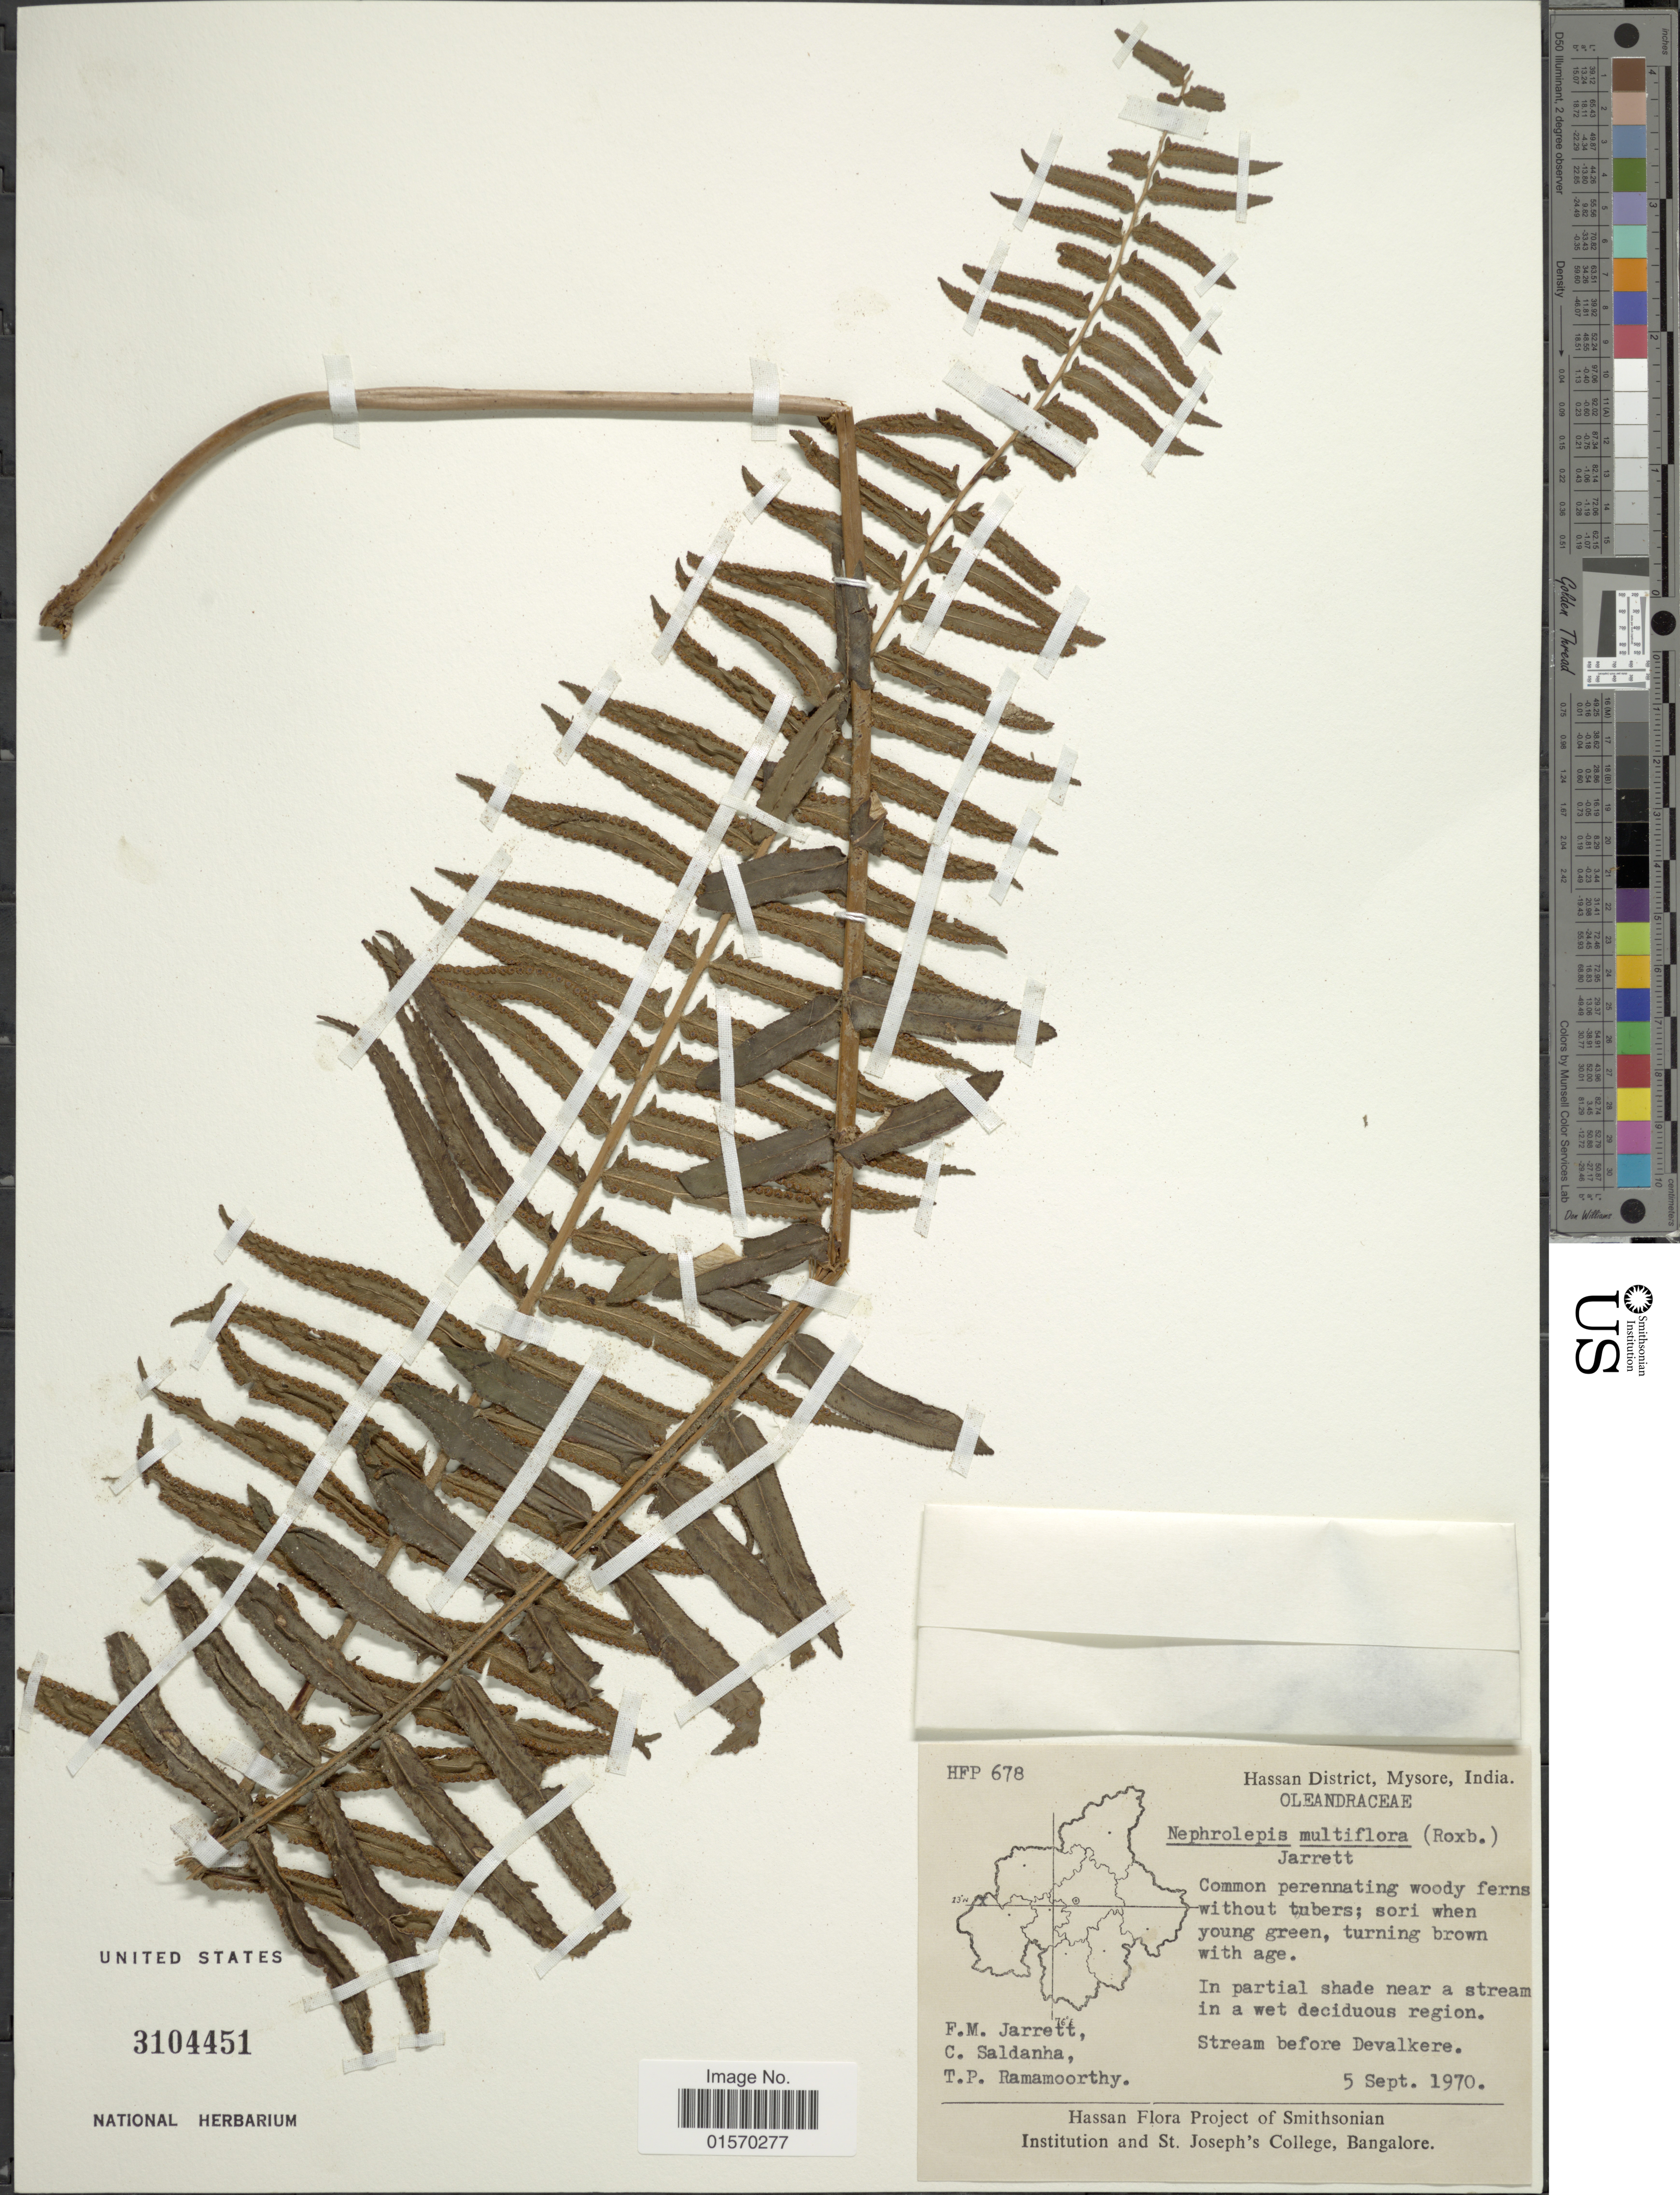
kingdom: Plantae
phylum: Tracheophyta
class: Polypodiopsida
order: Polypodiales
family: Nephrolepidaceae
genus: Nephrolepis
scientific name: Nephrolepis multiflora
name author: (Roxb.) F.M. Jarrett ex C.V. Morton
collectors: F. M. Jarrett, C. Saldanha & T. P. Ramamoorthy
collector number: HFP 678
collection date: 1970-09-05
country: India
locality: Hassan District, Mysore. Stream before Devalkere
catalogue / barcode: US 3104451